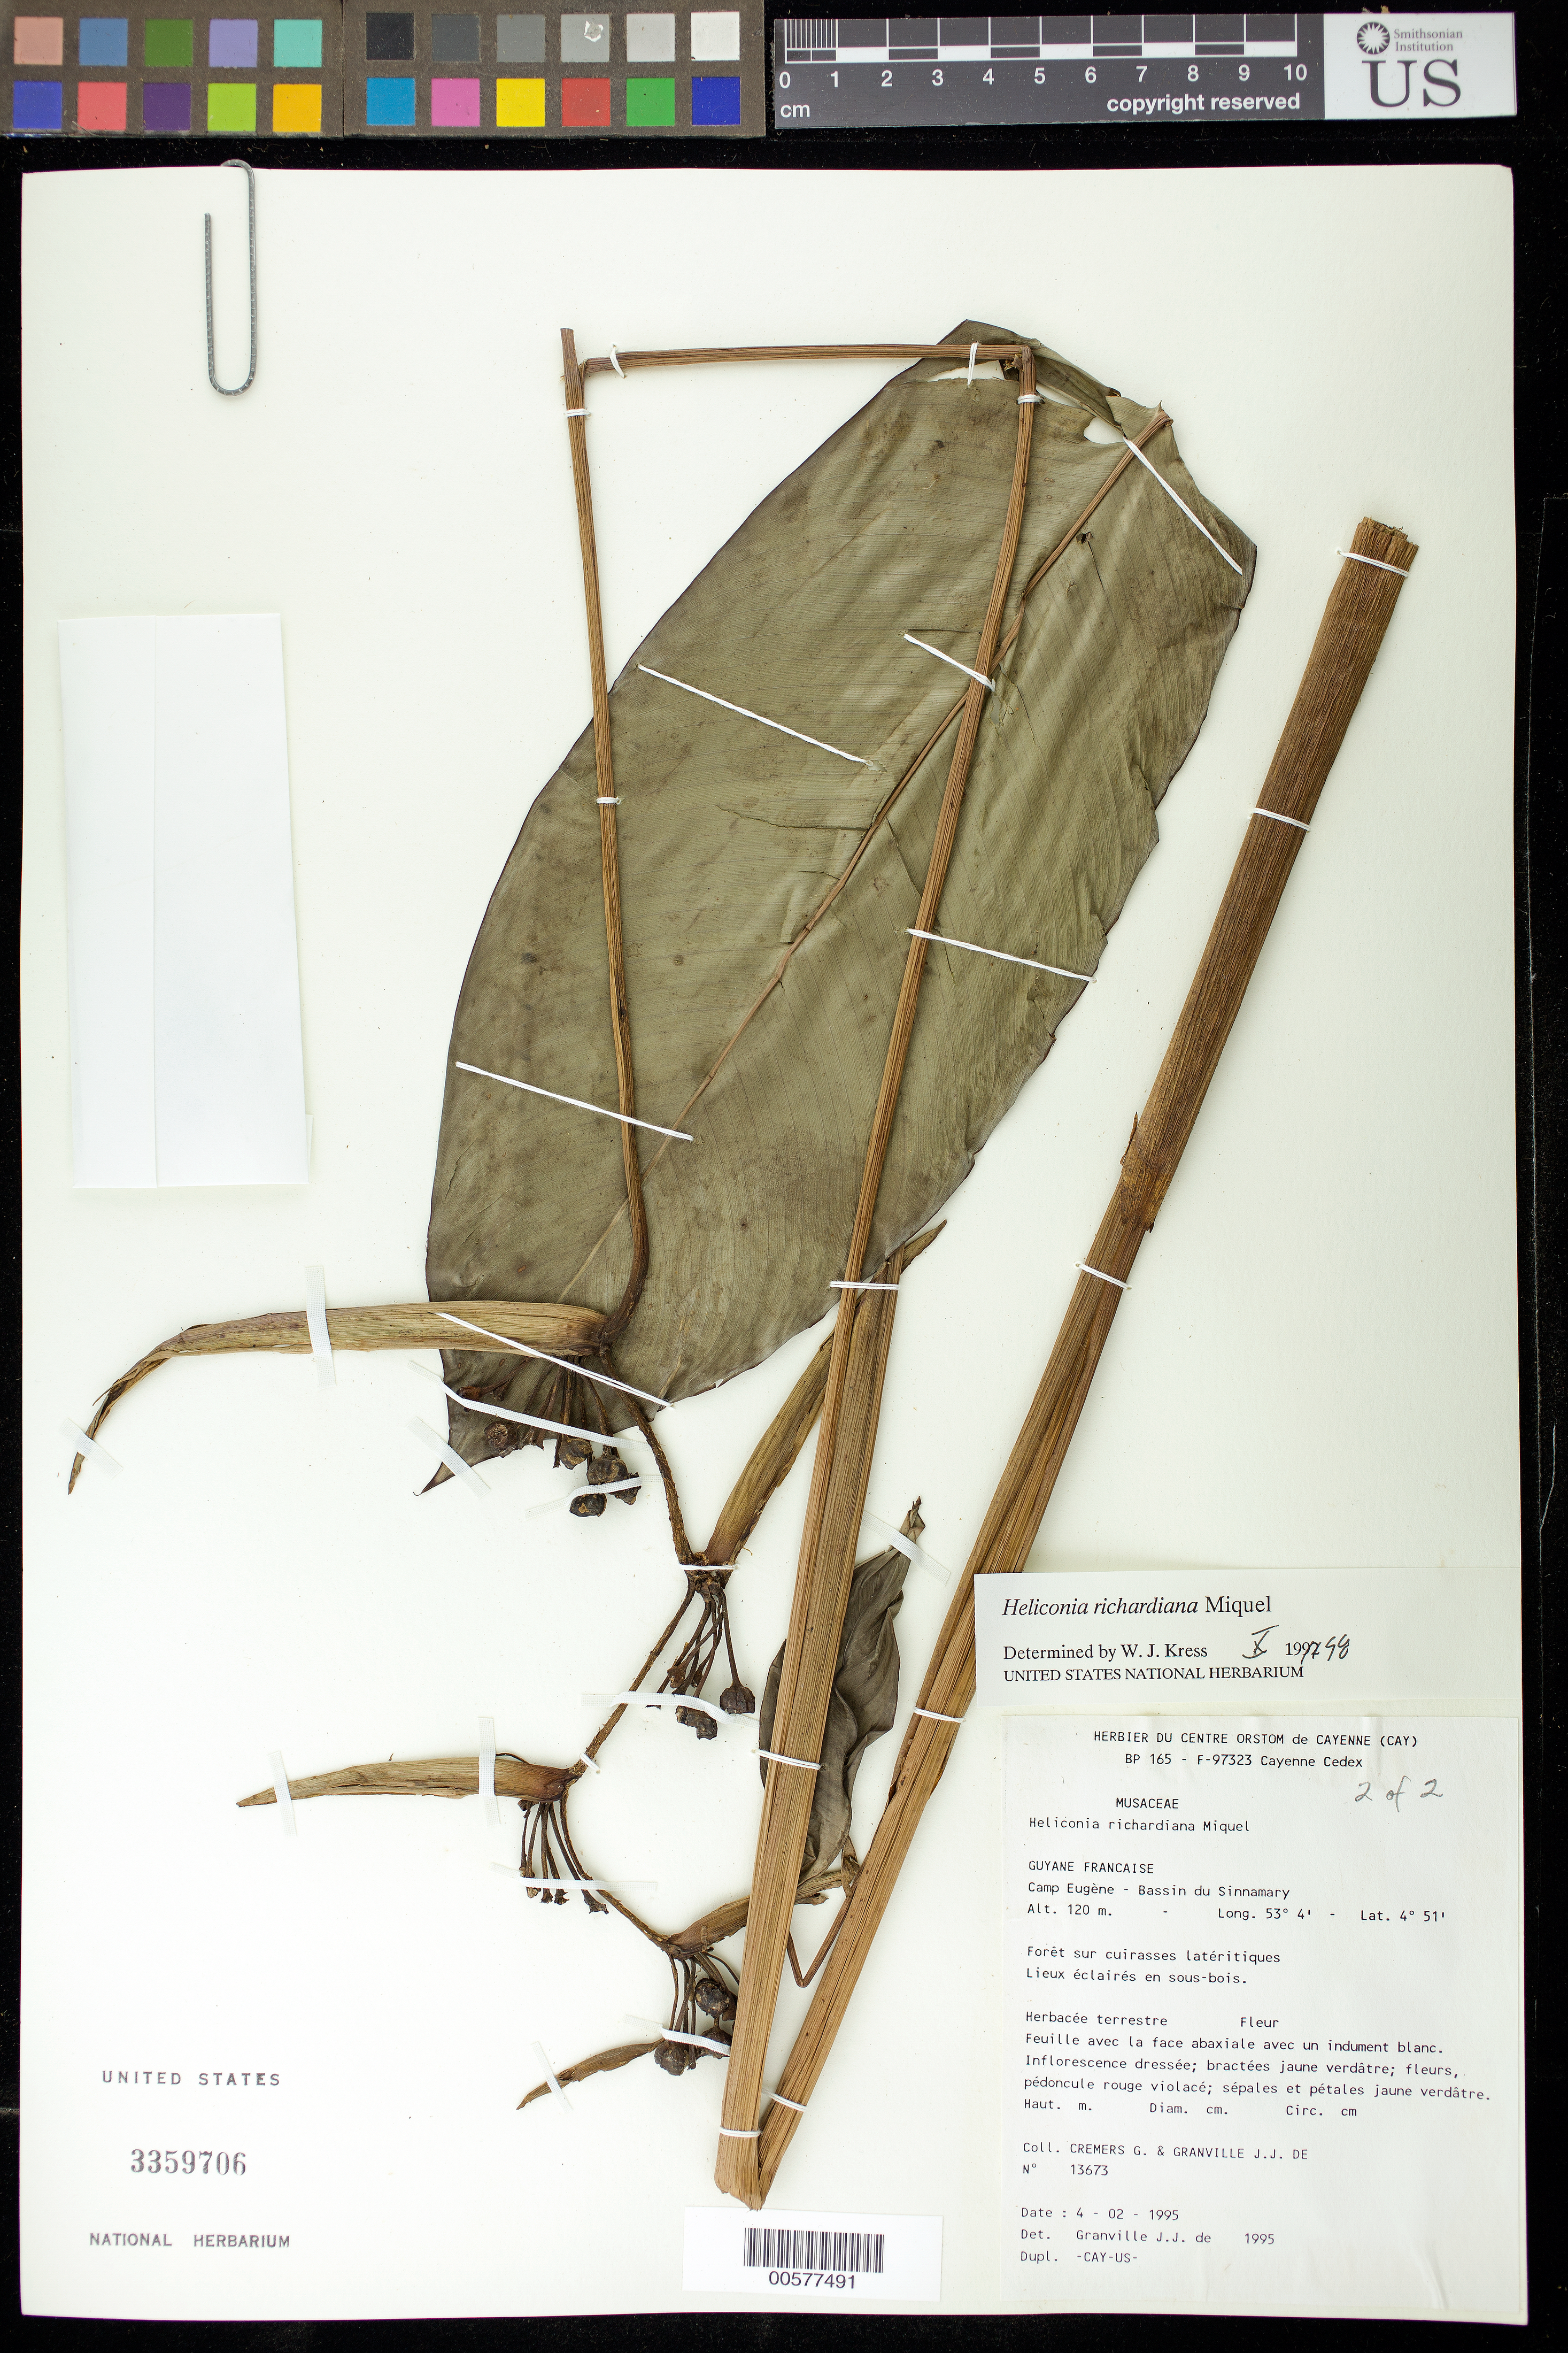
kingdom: Plantae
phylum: Tracheophyta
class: Liliopsida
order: Zingiberales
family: Heliconiaceae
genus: Heliconia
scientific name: Heliconia richardiana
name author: Miq.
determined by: Granville, J. J. de, (CAY), Institut de Recherche pour le Developpement (IRD) (FRENCH GUIANA)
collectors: G. Cremers & J.-J. de Granville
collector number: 13673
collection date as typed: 04 Feb 1995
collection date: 1995-02-04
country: French Guiana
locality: Camp Eugene, Sinnamary basin.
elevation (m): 120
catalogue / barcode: US 3359706